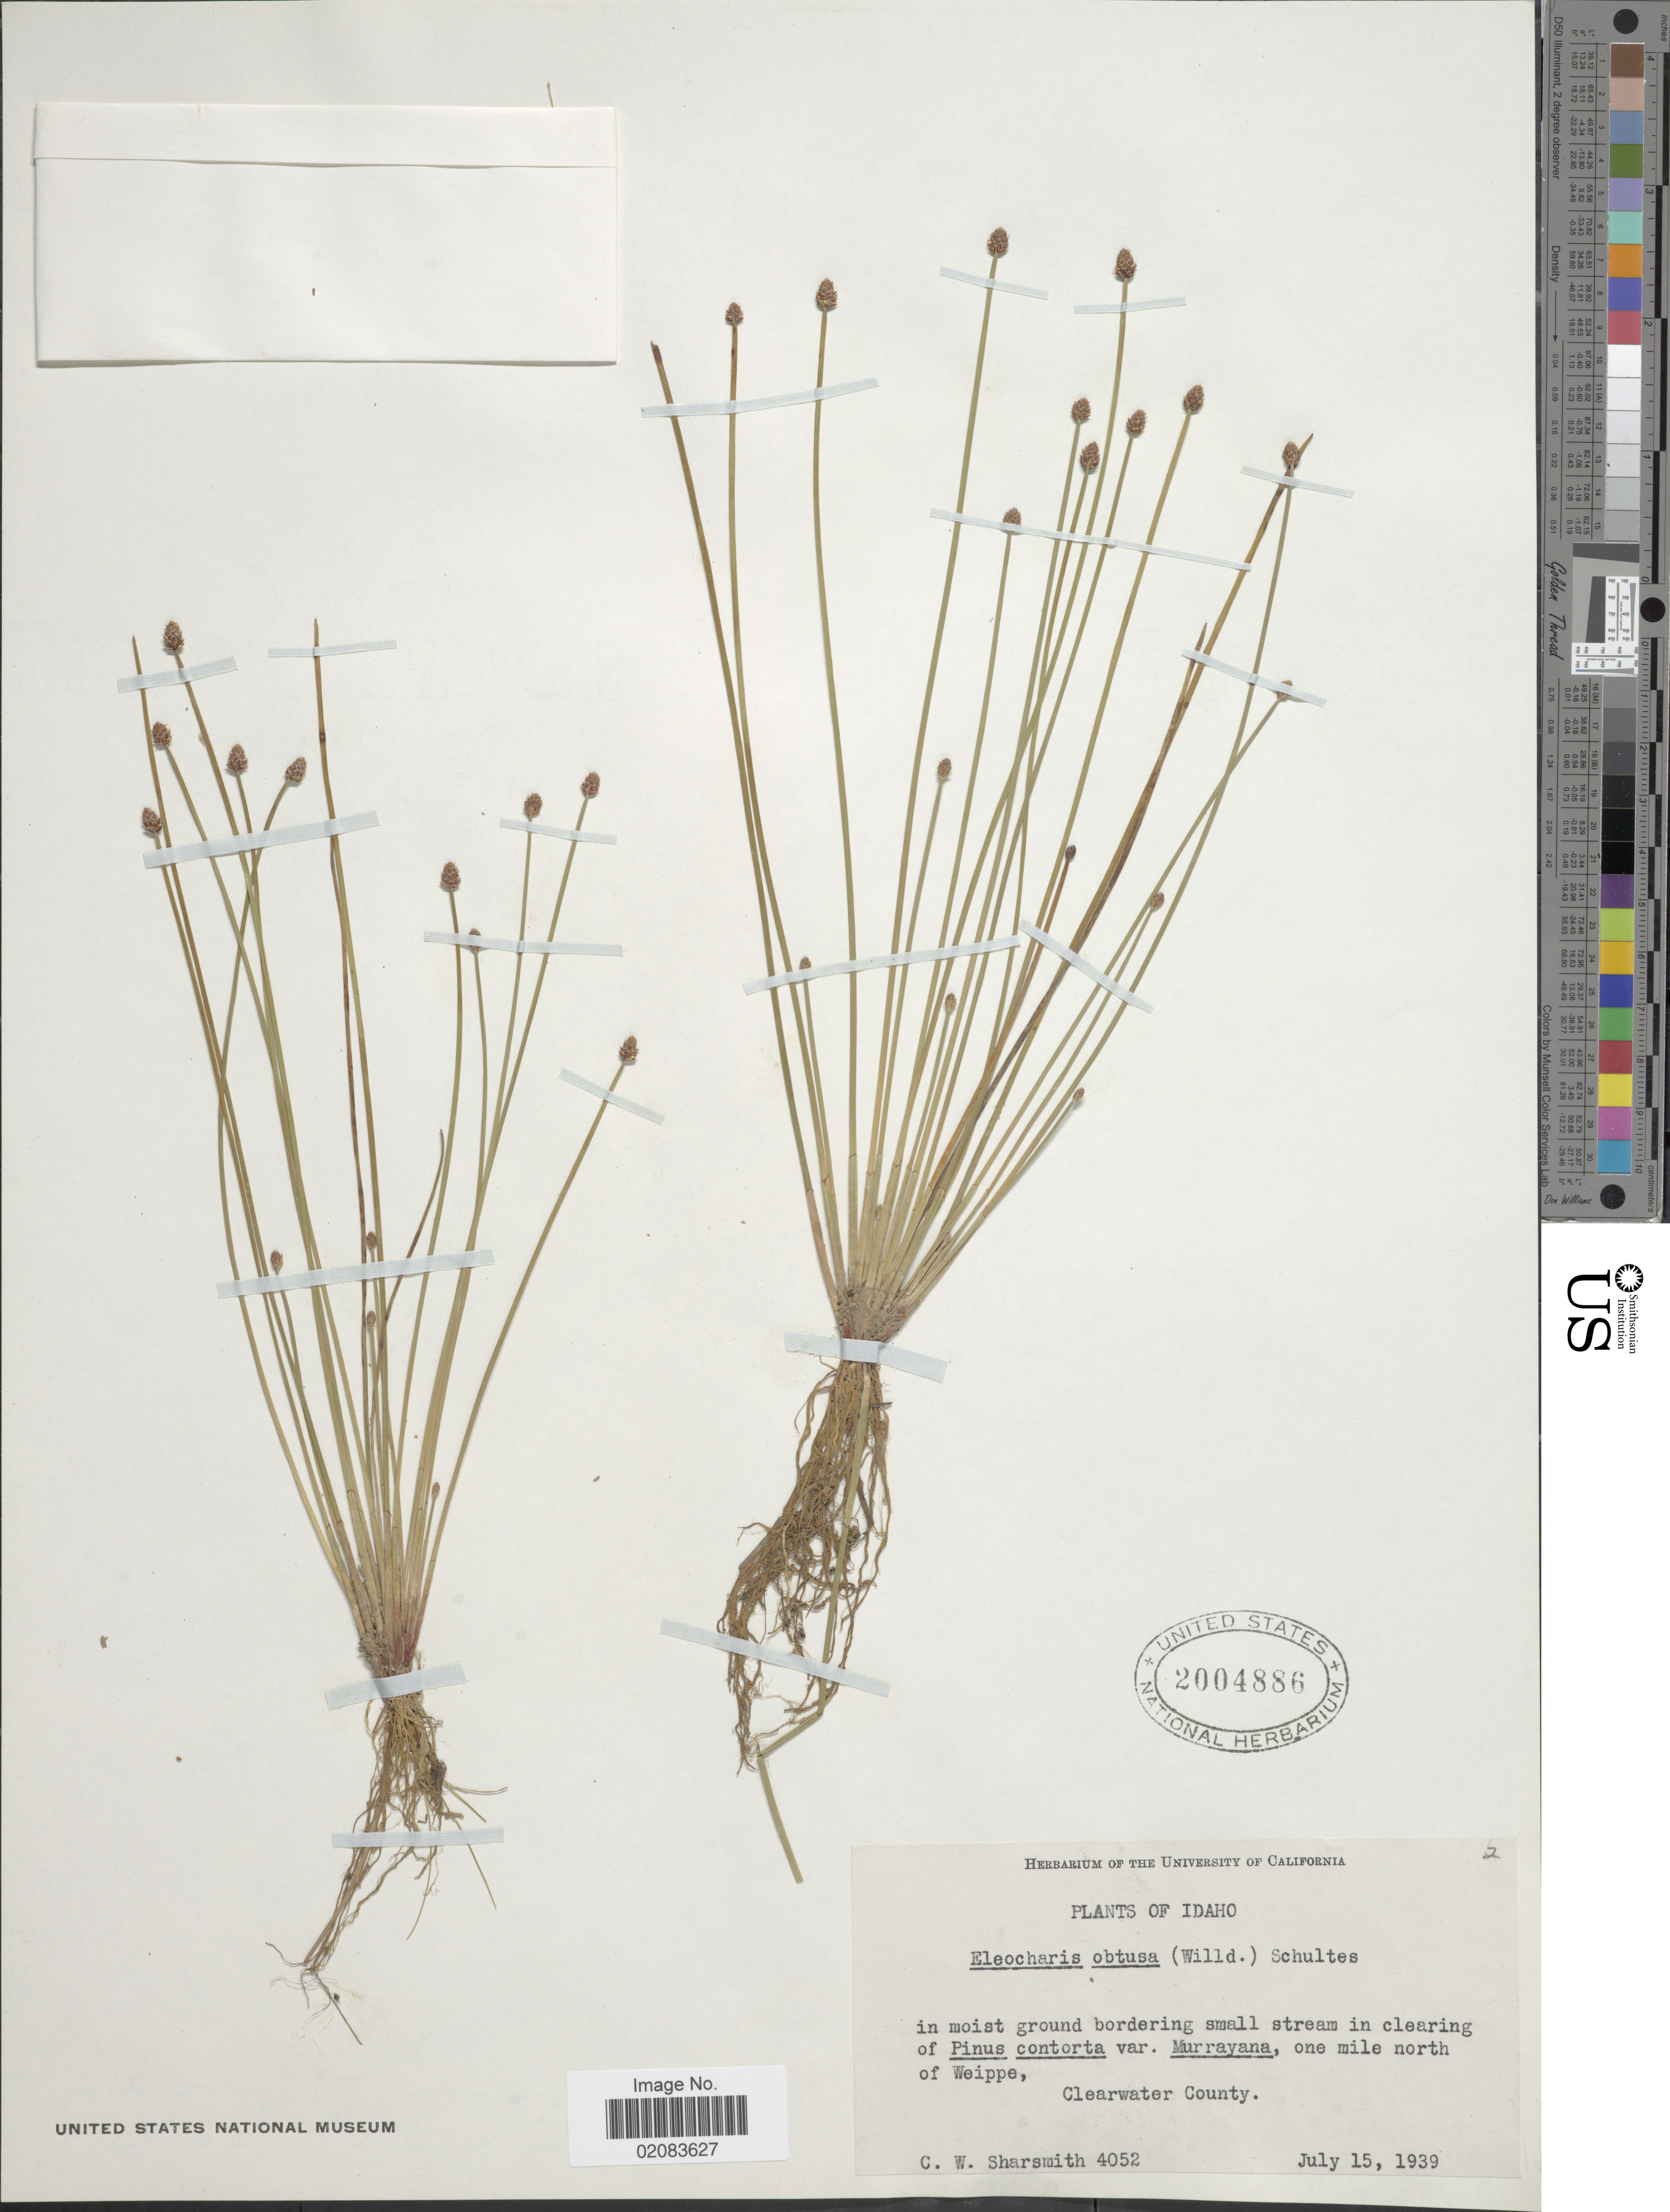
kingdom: Plantae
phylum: Tracheophyta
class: Liliopsida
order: Poales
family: Cyperaceae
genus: Eleocharis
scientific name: Eleocharis obtusa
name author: (Willd.) Schult.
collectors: C. Sharsmith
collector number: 4052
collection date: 1939-07-15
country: United States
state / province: Idaho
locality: In moist ground bordering small stream in clearing, one mile north of Weippe, Clearwater County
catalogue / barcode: US 2004886